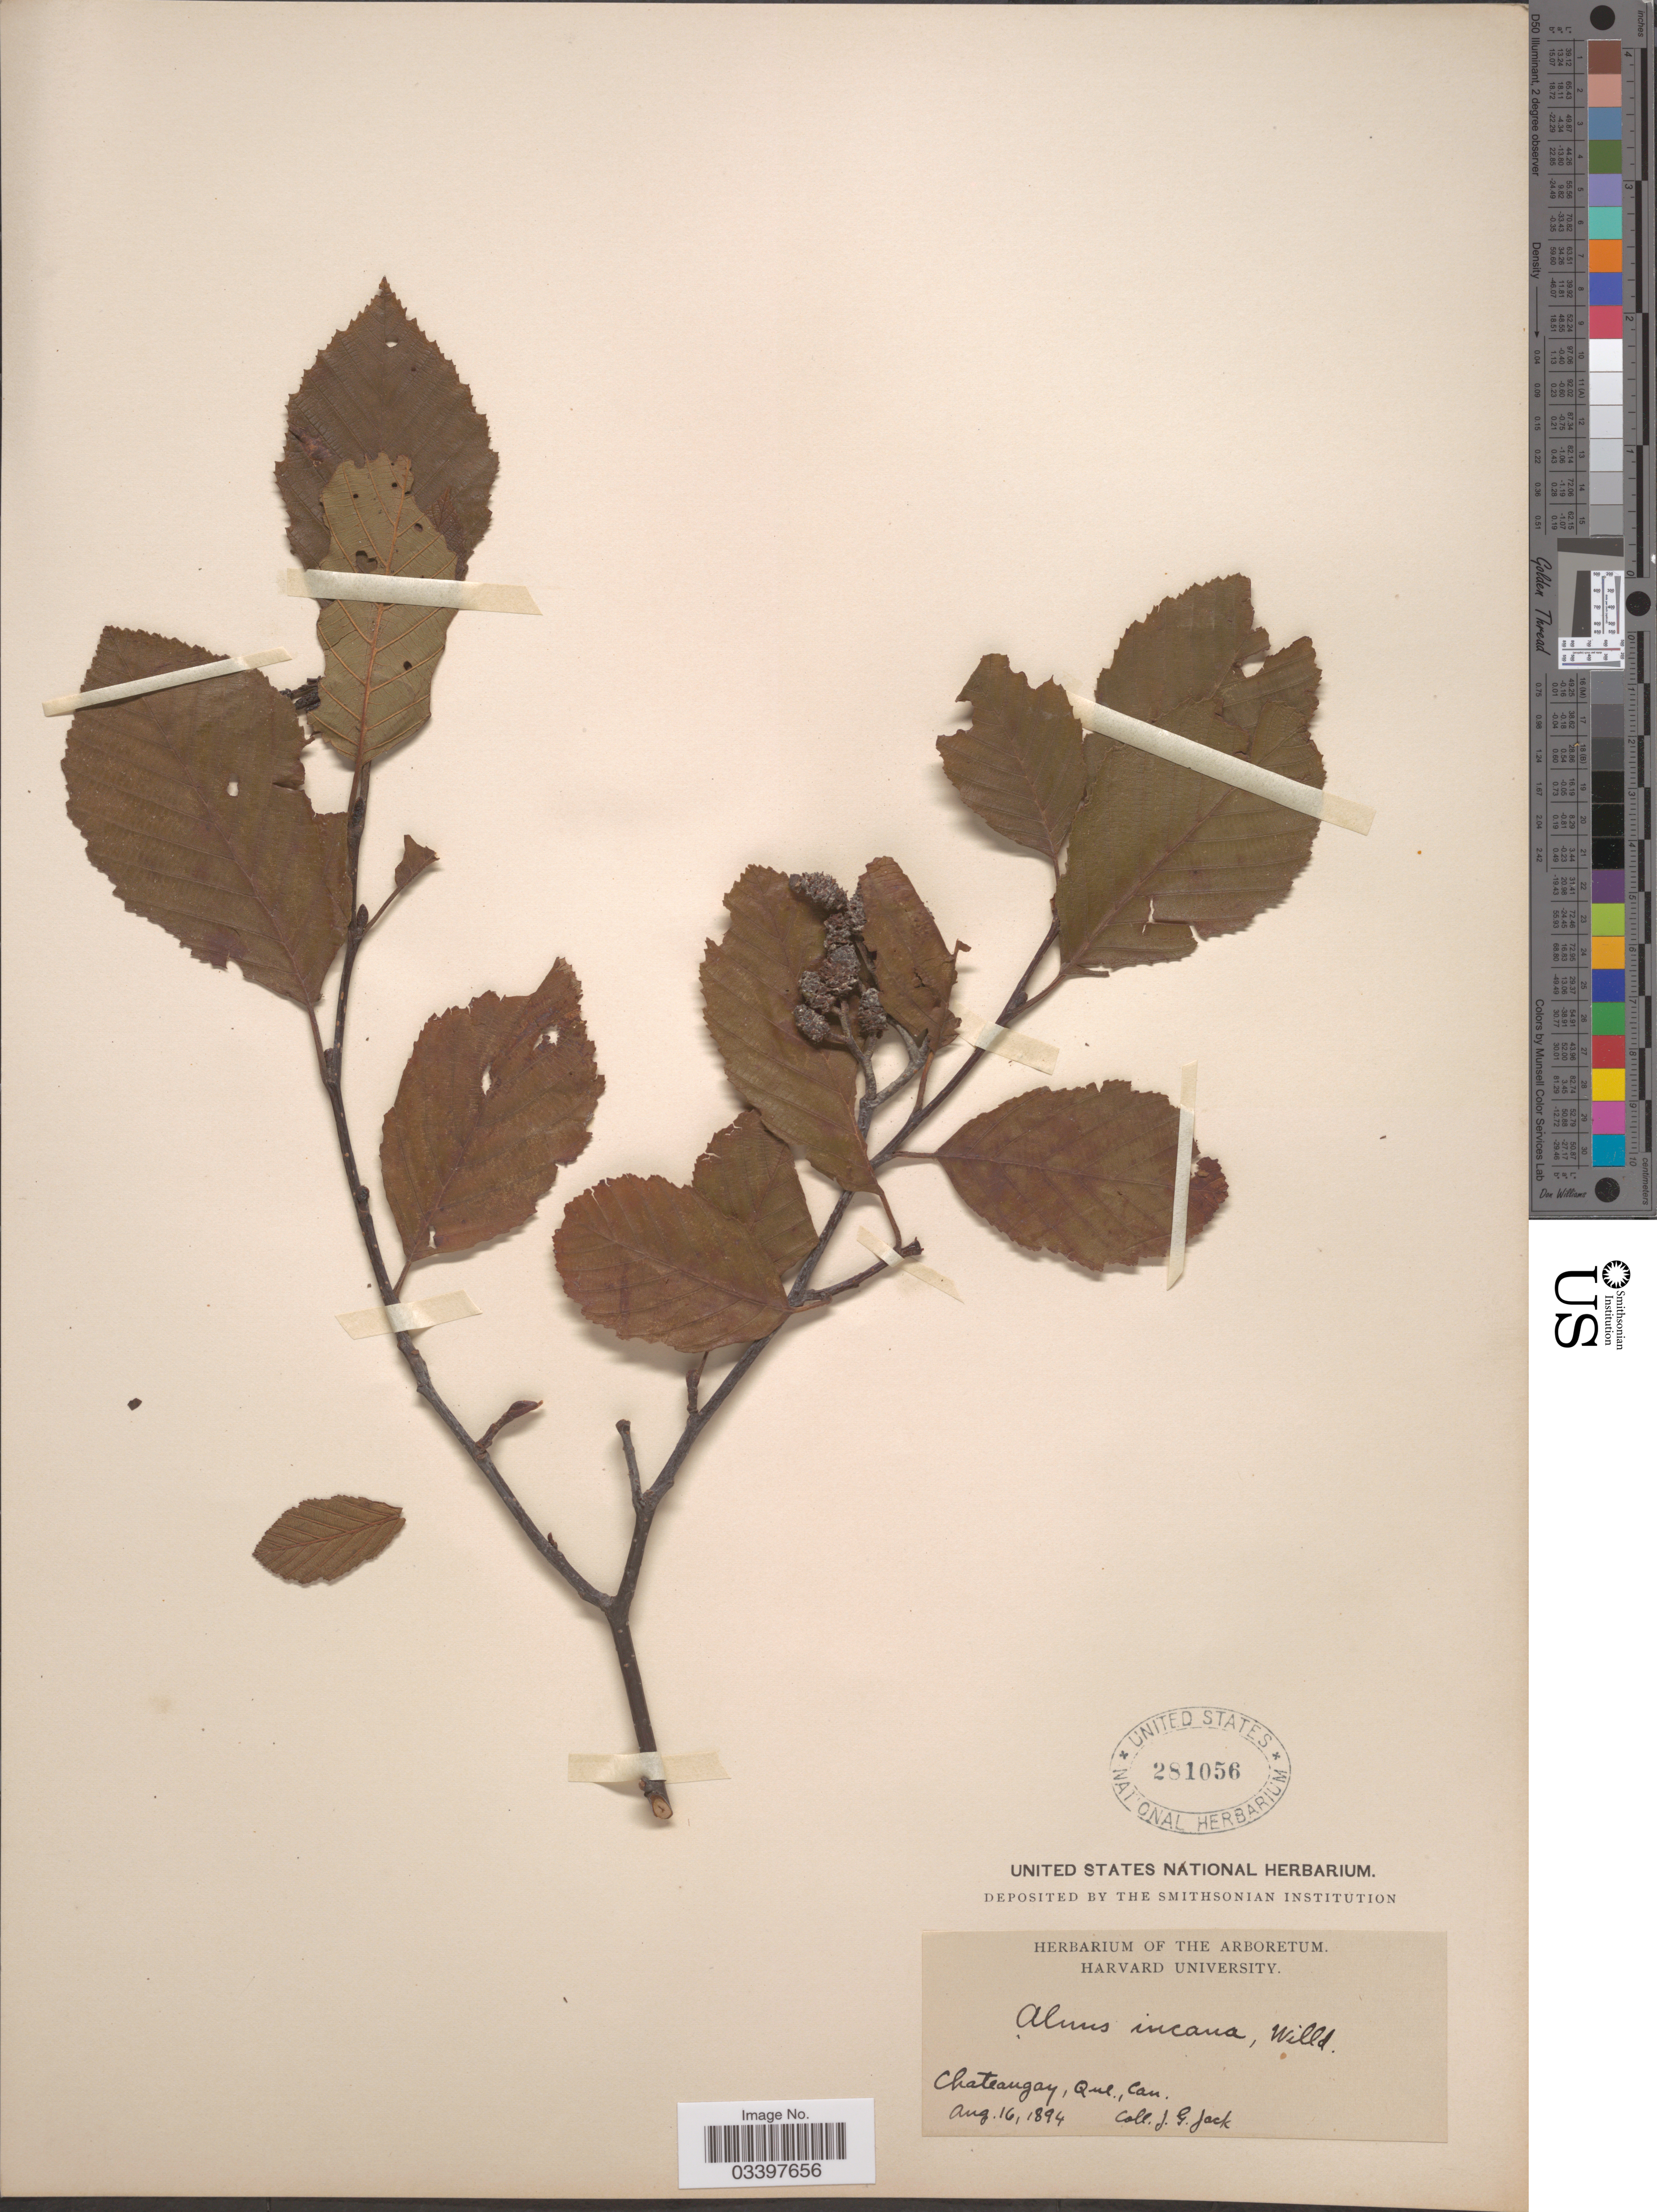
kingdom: Plantae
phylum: Tracheophyta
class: Magnoliopsida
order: Fagales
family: Betulaceae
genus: Alnus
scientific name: Alnus incana subsp. rugosa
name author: (Du Roi) R.T. Clausen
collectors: J. G. Jack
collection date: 1894-08-16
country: Canada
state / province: Quebec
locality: Chateaugay.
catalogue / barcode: US 281056